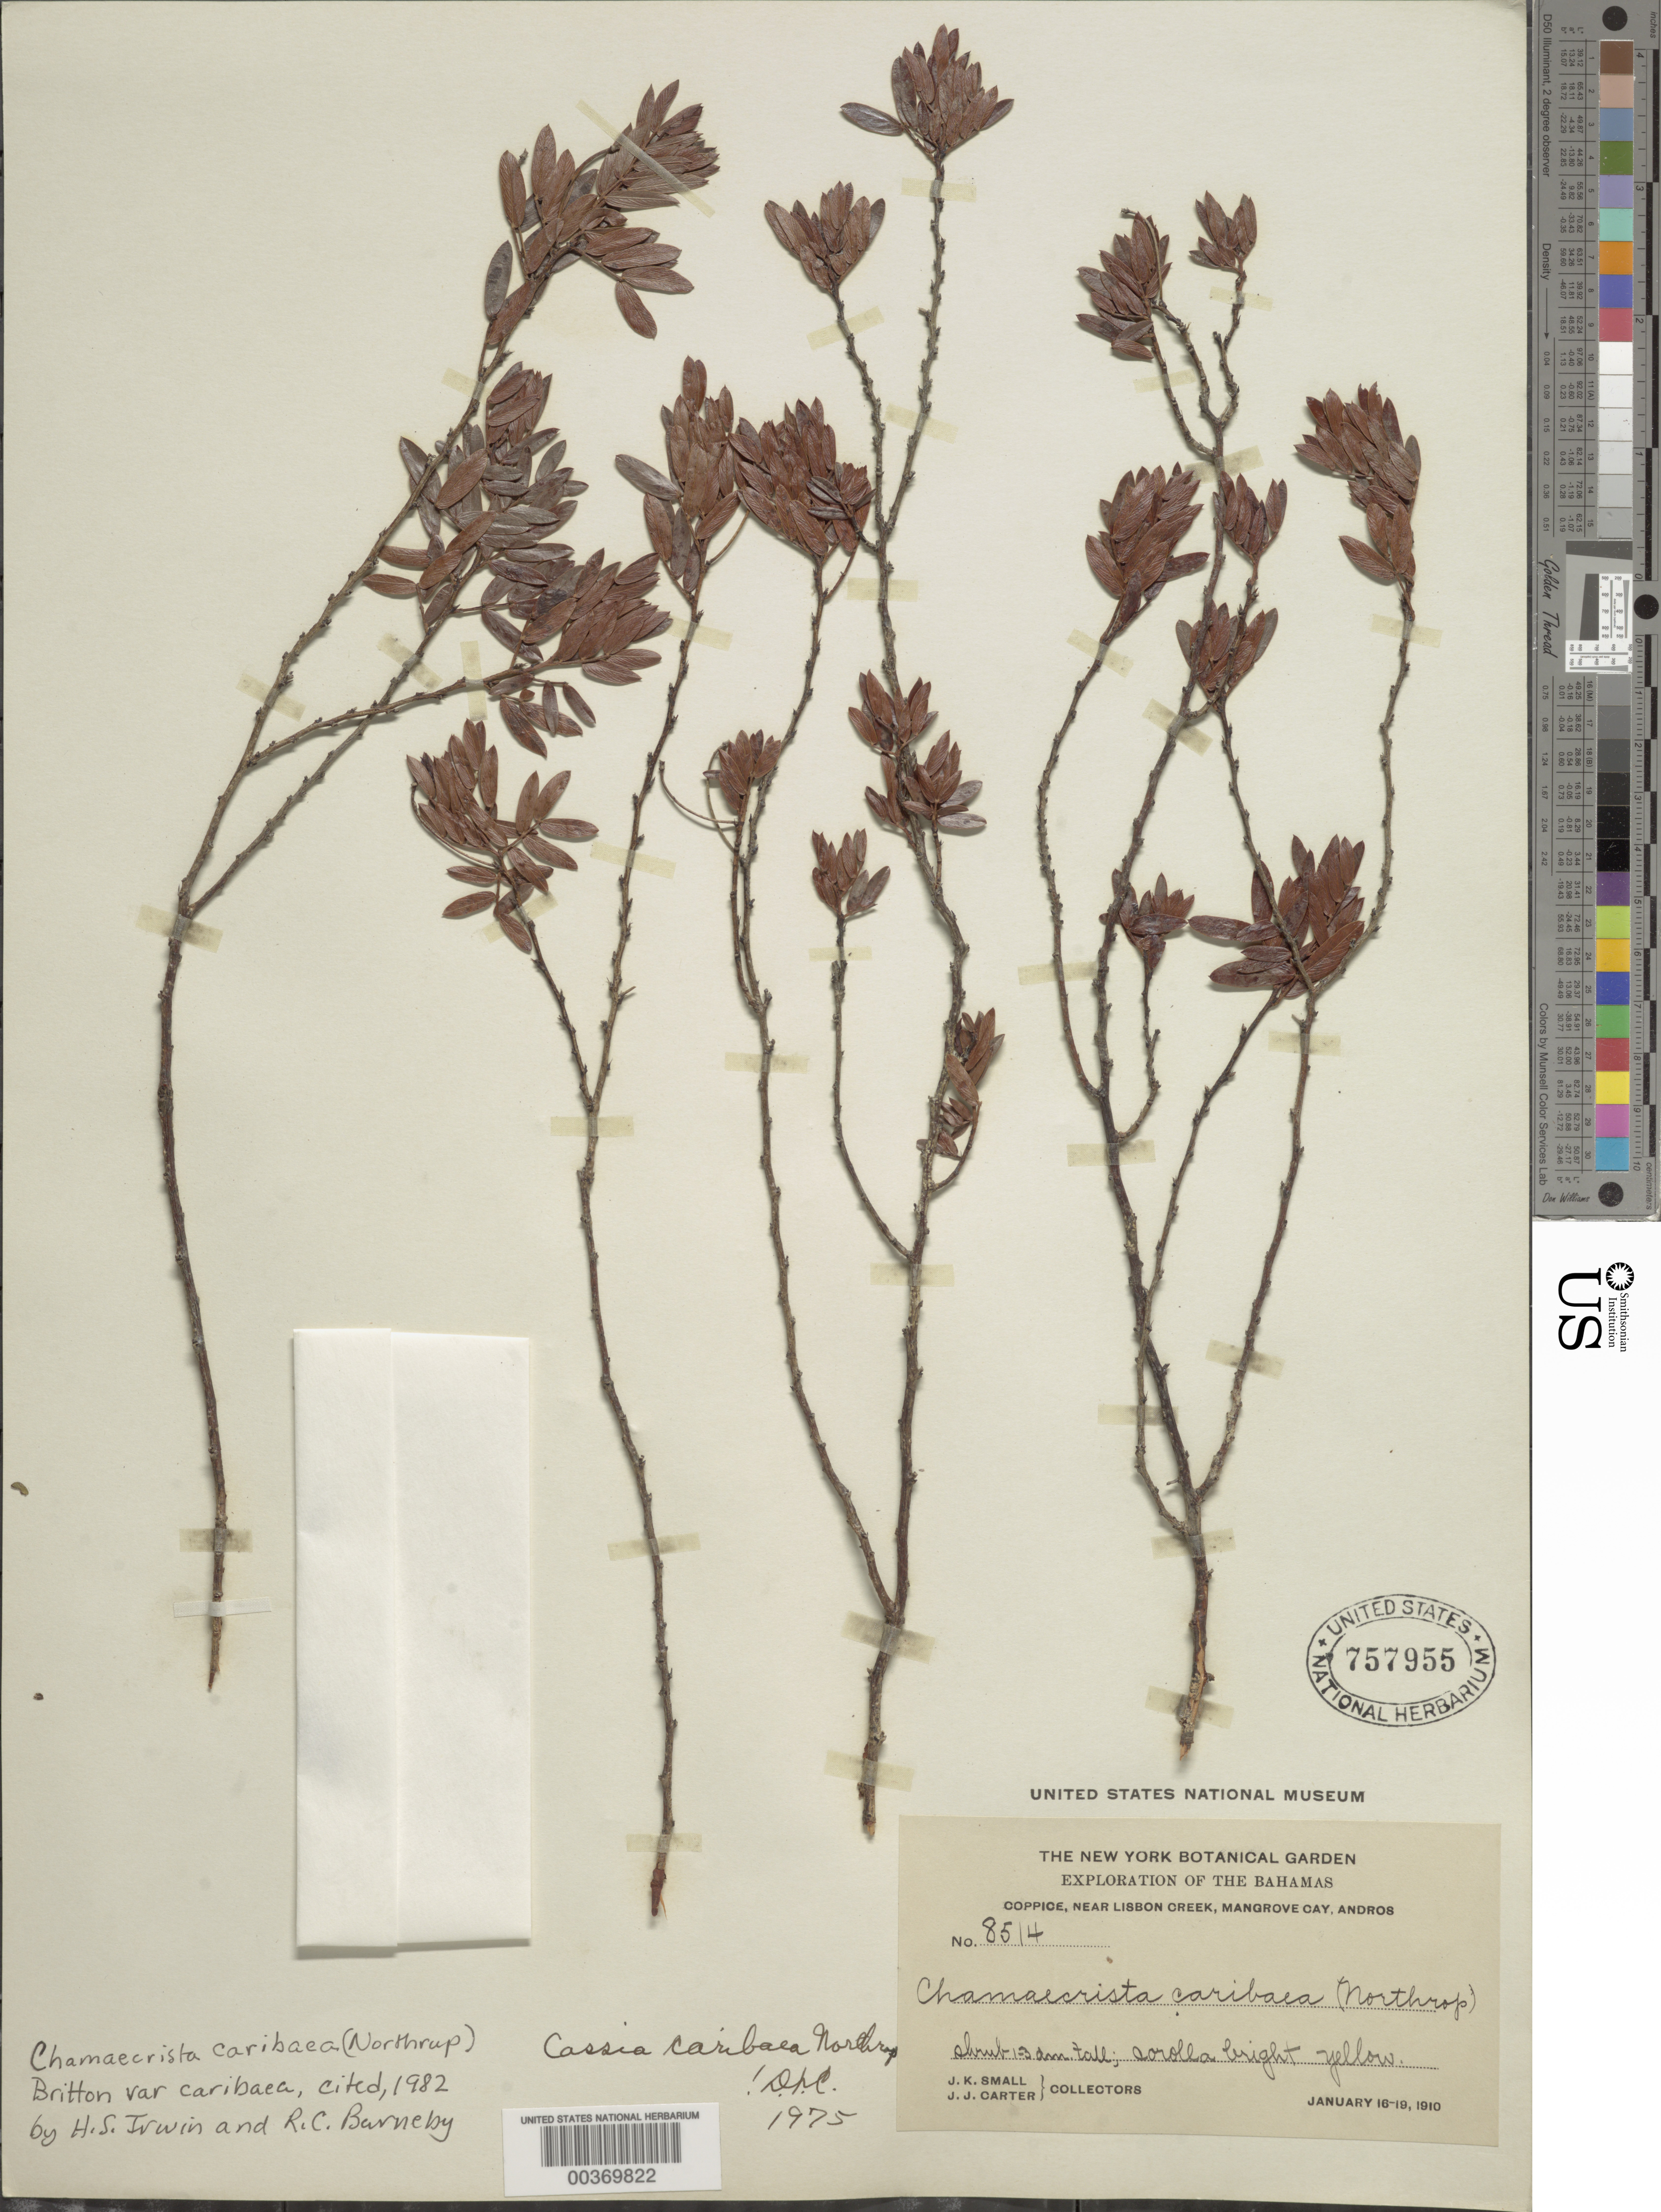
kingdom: Plantae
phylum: Tracheophyta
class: Magnoliopsida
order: Fabales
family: Fabaceae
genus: Chamaecrista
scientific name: Chamaecrista caribaea var. caribaea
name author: Britton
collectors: J. K. Small & J. J. Carter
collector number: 8514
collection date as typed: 16 Jan 1910 to 19 Jan 1910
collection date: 1910-01-16/1910-01-19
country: Bahamas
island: Andros Island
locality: Coppice, near lisbon creek, mongrove cay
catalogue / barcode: US 757955